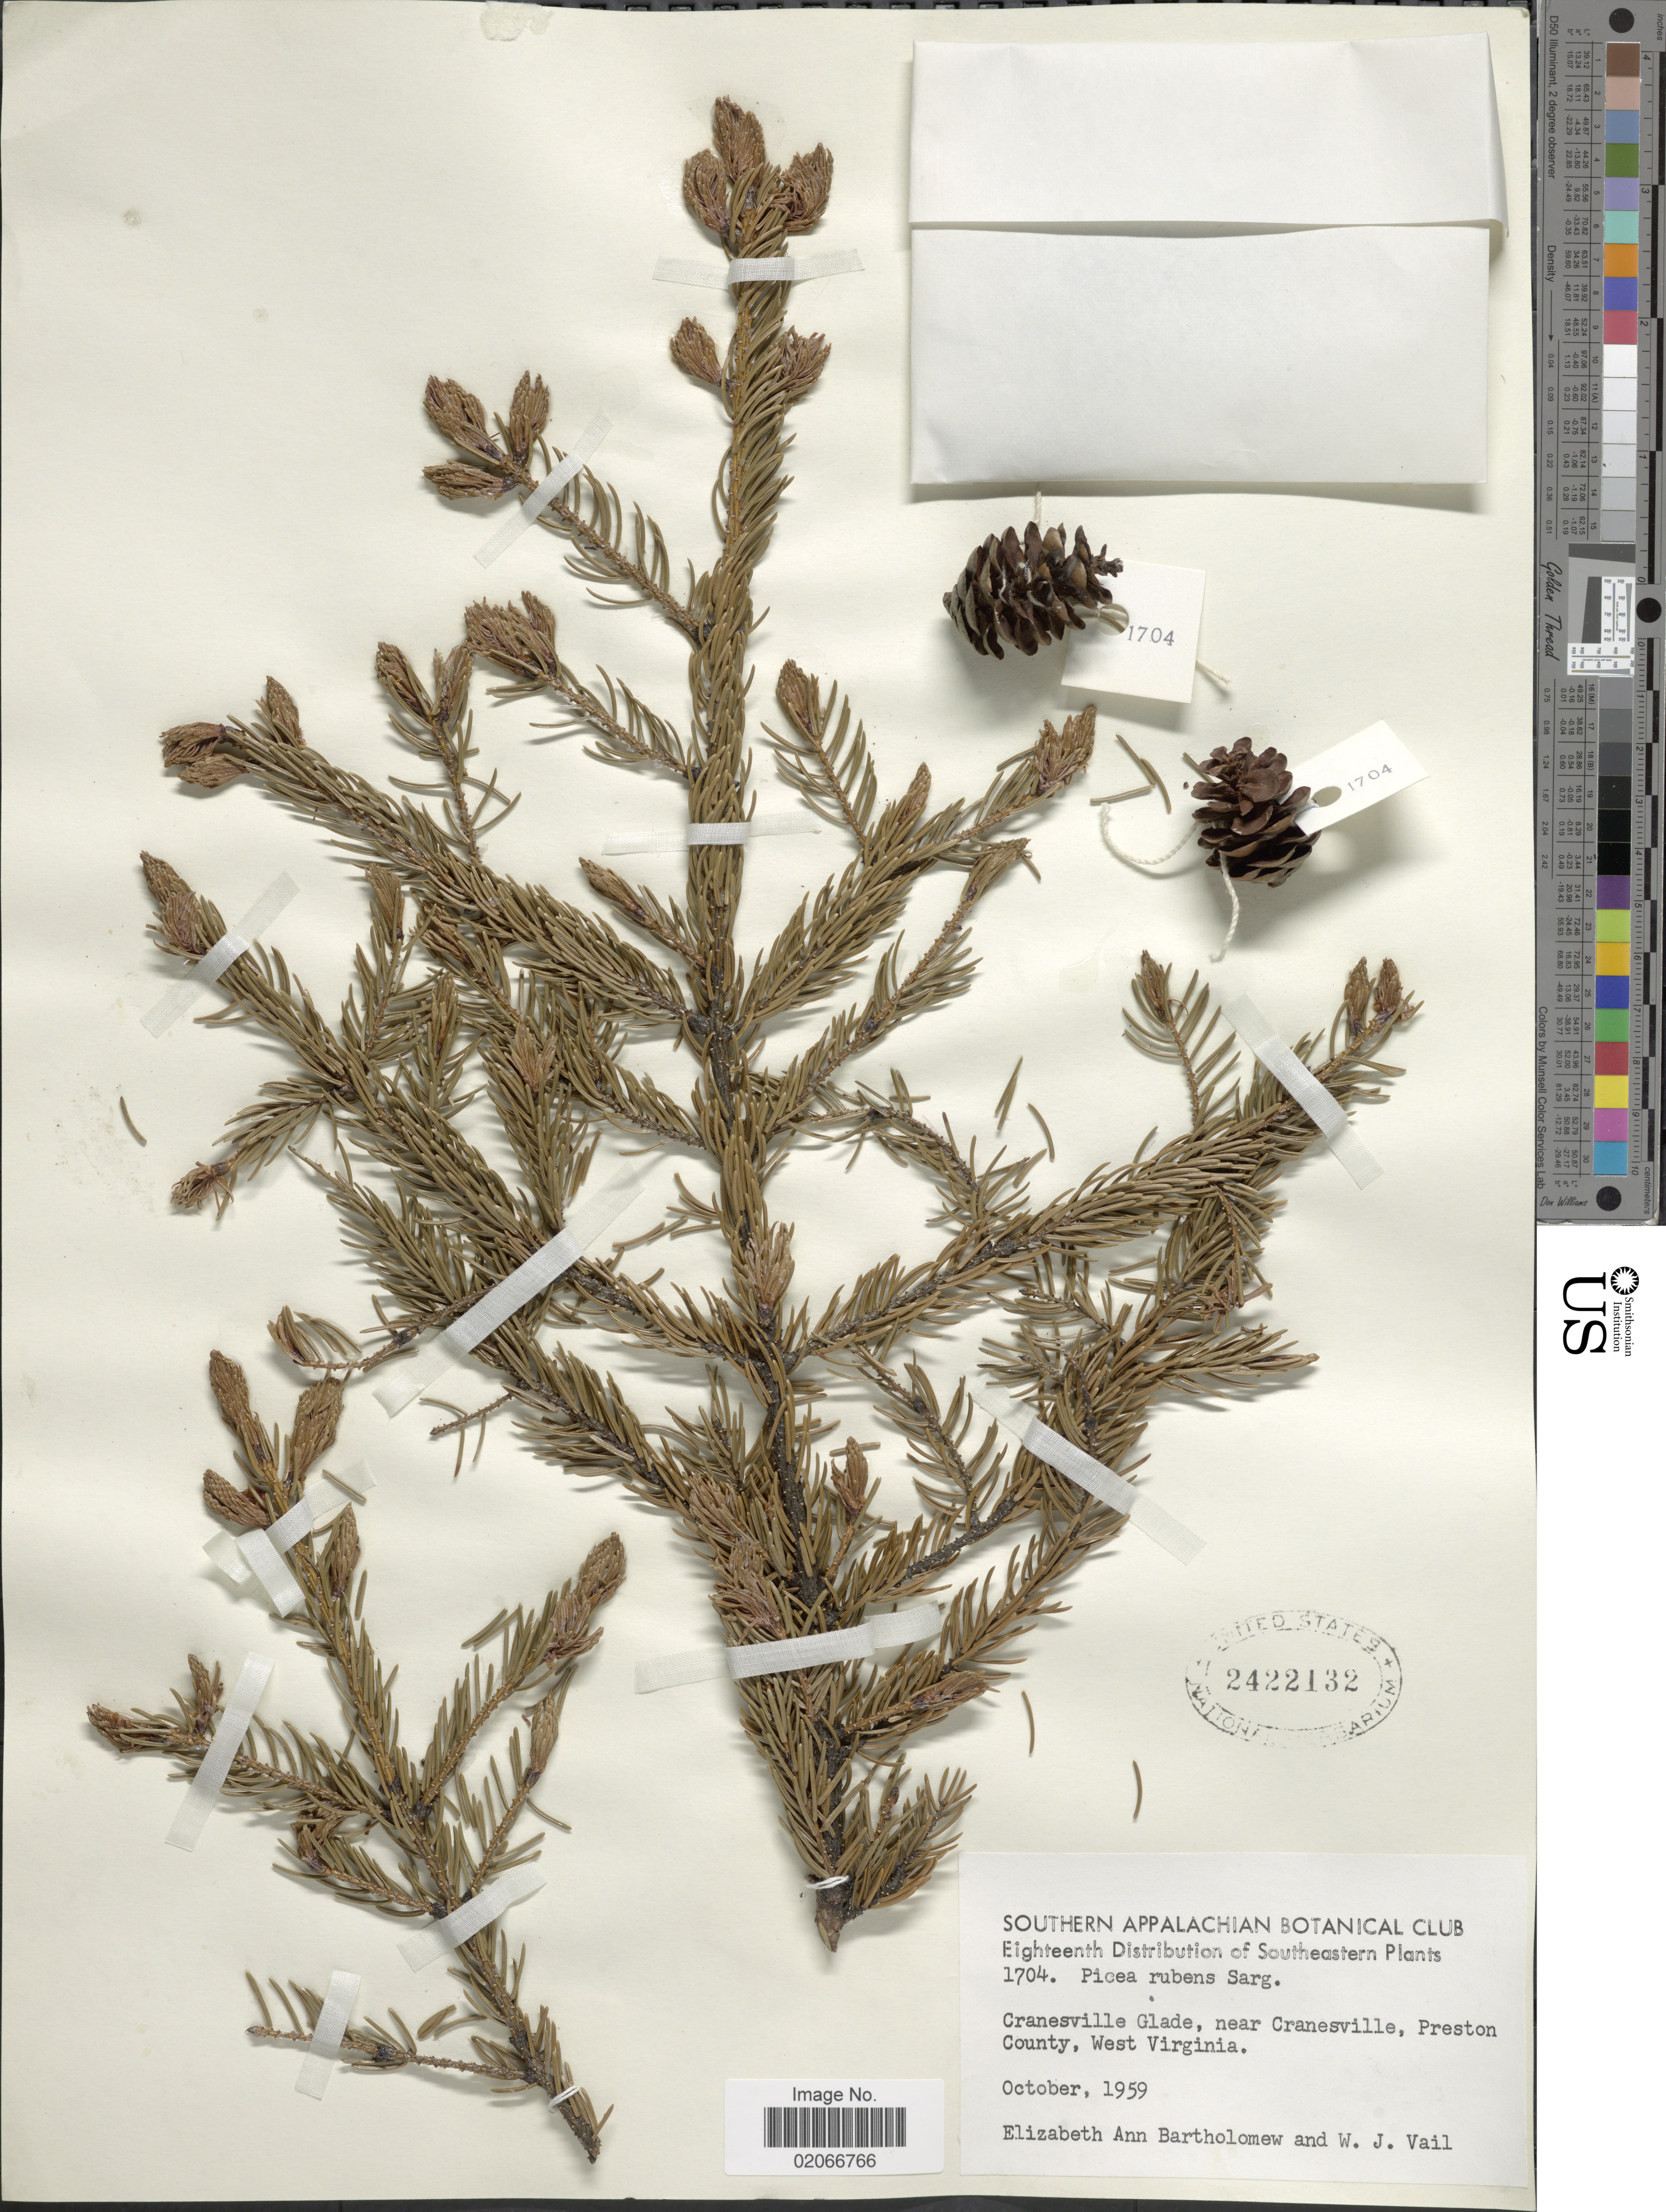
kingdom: Plantae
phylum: Tracheophyta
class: Pinopsida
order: Pinales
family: Pinaceae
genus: Picea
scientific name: Picea rubens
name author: Sarg.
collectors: E. Bartholomew & W. Vail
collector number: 1704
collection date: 1959-10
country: United States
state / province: West Virginia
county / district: Preston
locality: Cranesville Glade, near Cranesville, Preston County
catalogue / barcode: US 2422132